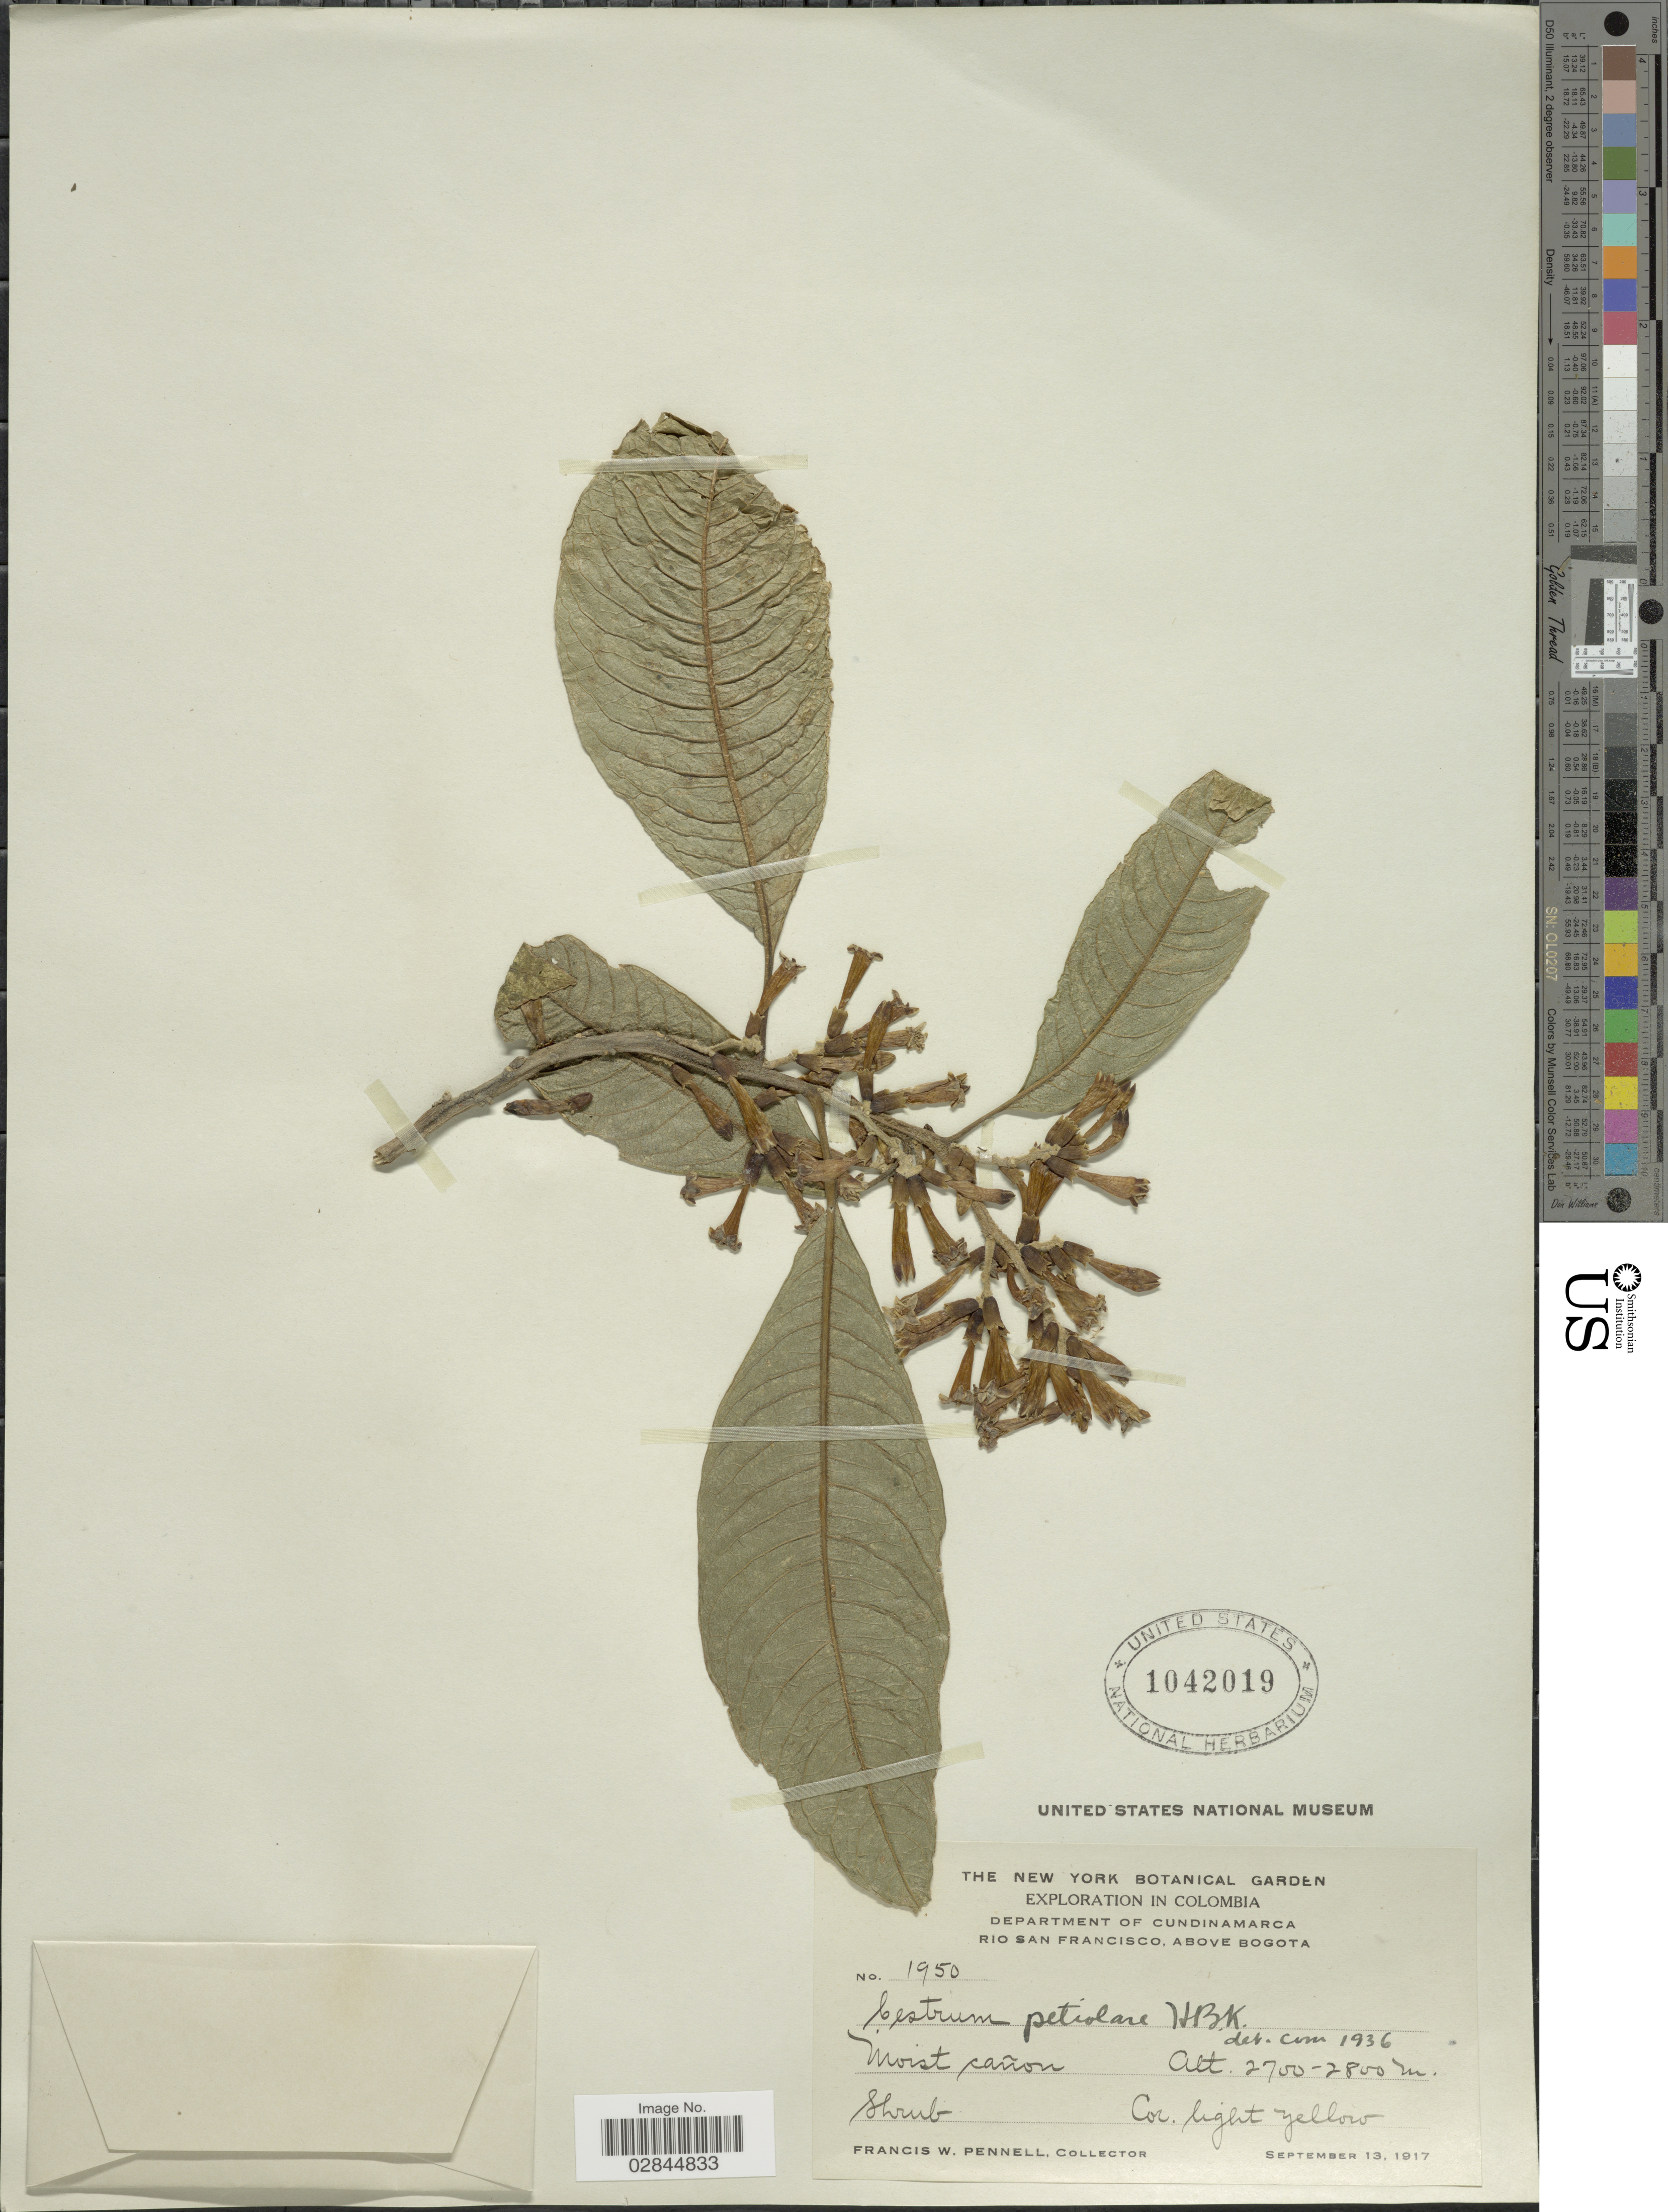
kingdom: Plantae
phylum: Tracheophyta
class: Magnoliopsida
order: Solanales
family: Solanaceae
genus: Cestrum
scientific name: Cestrum petiolare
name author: Kunth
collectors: F. W. Pennell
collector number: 1950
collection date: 1917-09-13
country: Colombia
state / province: Cundinamarca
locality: Department of Cundinamarca. Rio San Francisco, Above Bogota.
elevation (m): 2700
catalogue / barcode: US 1042019